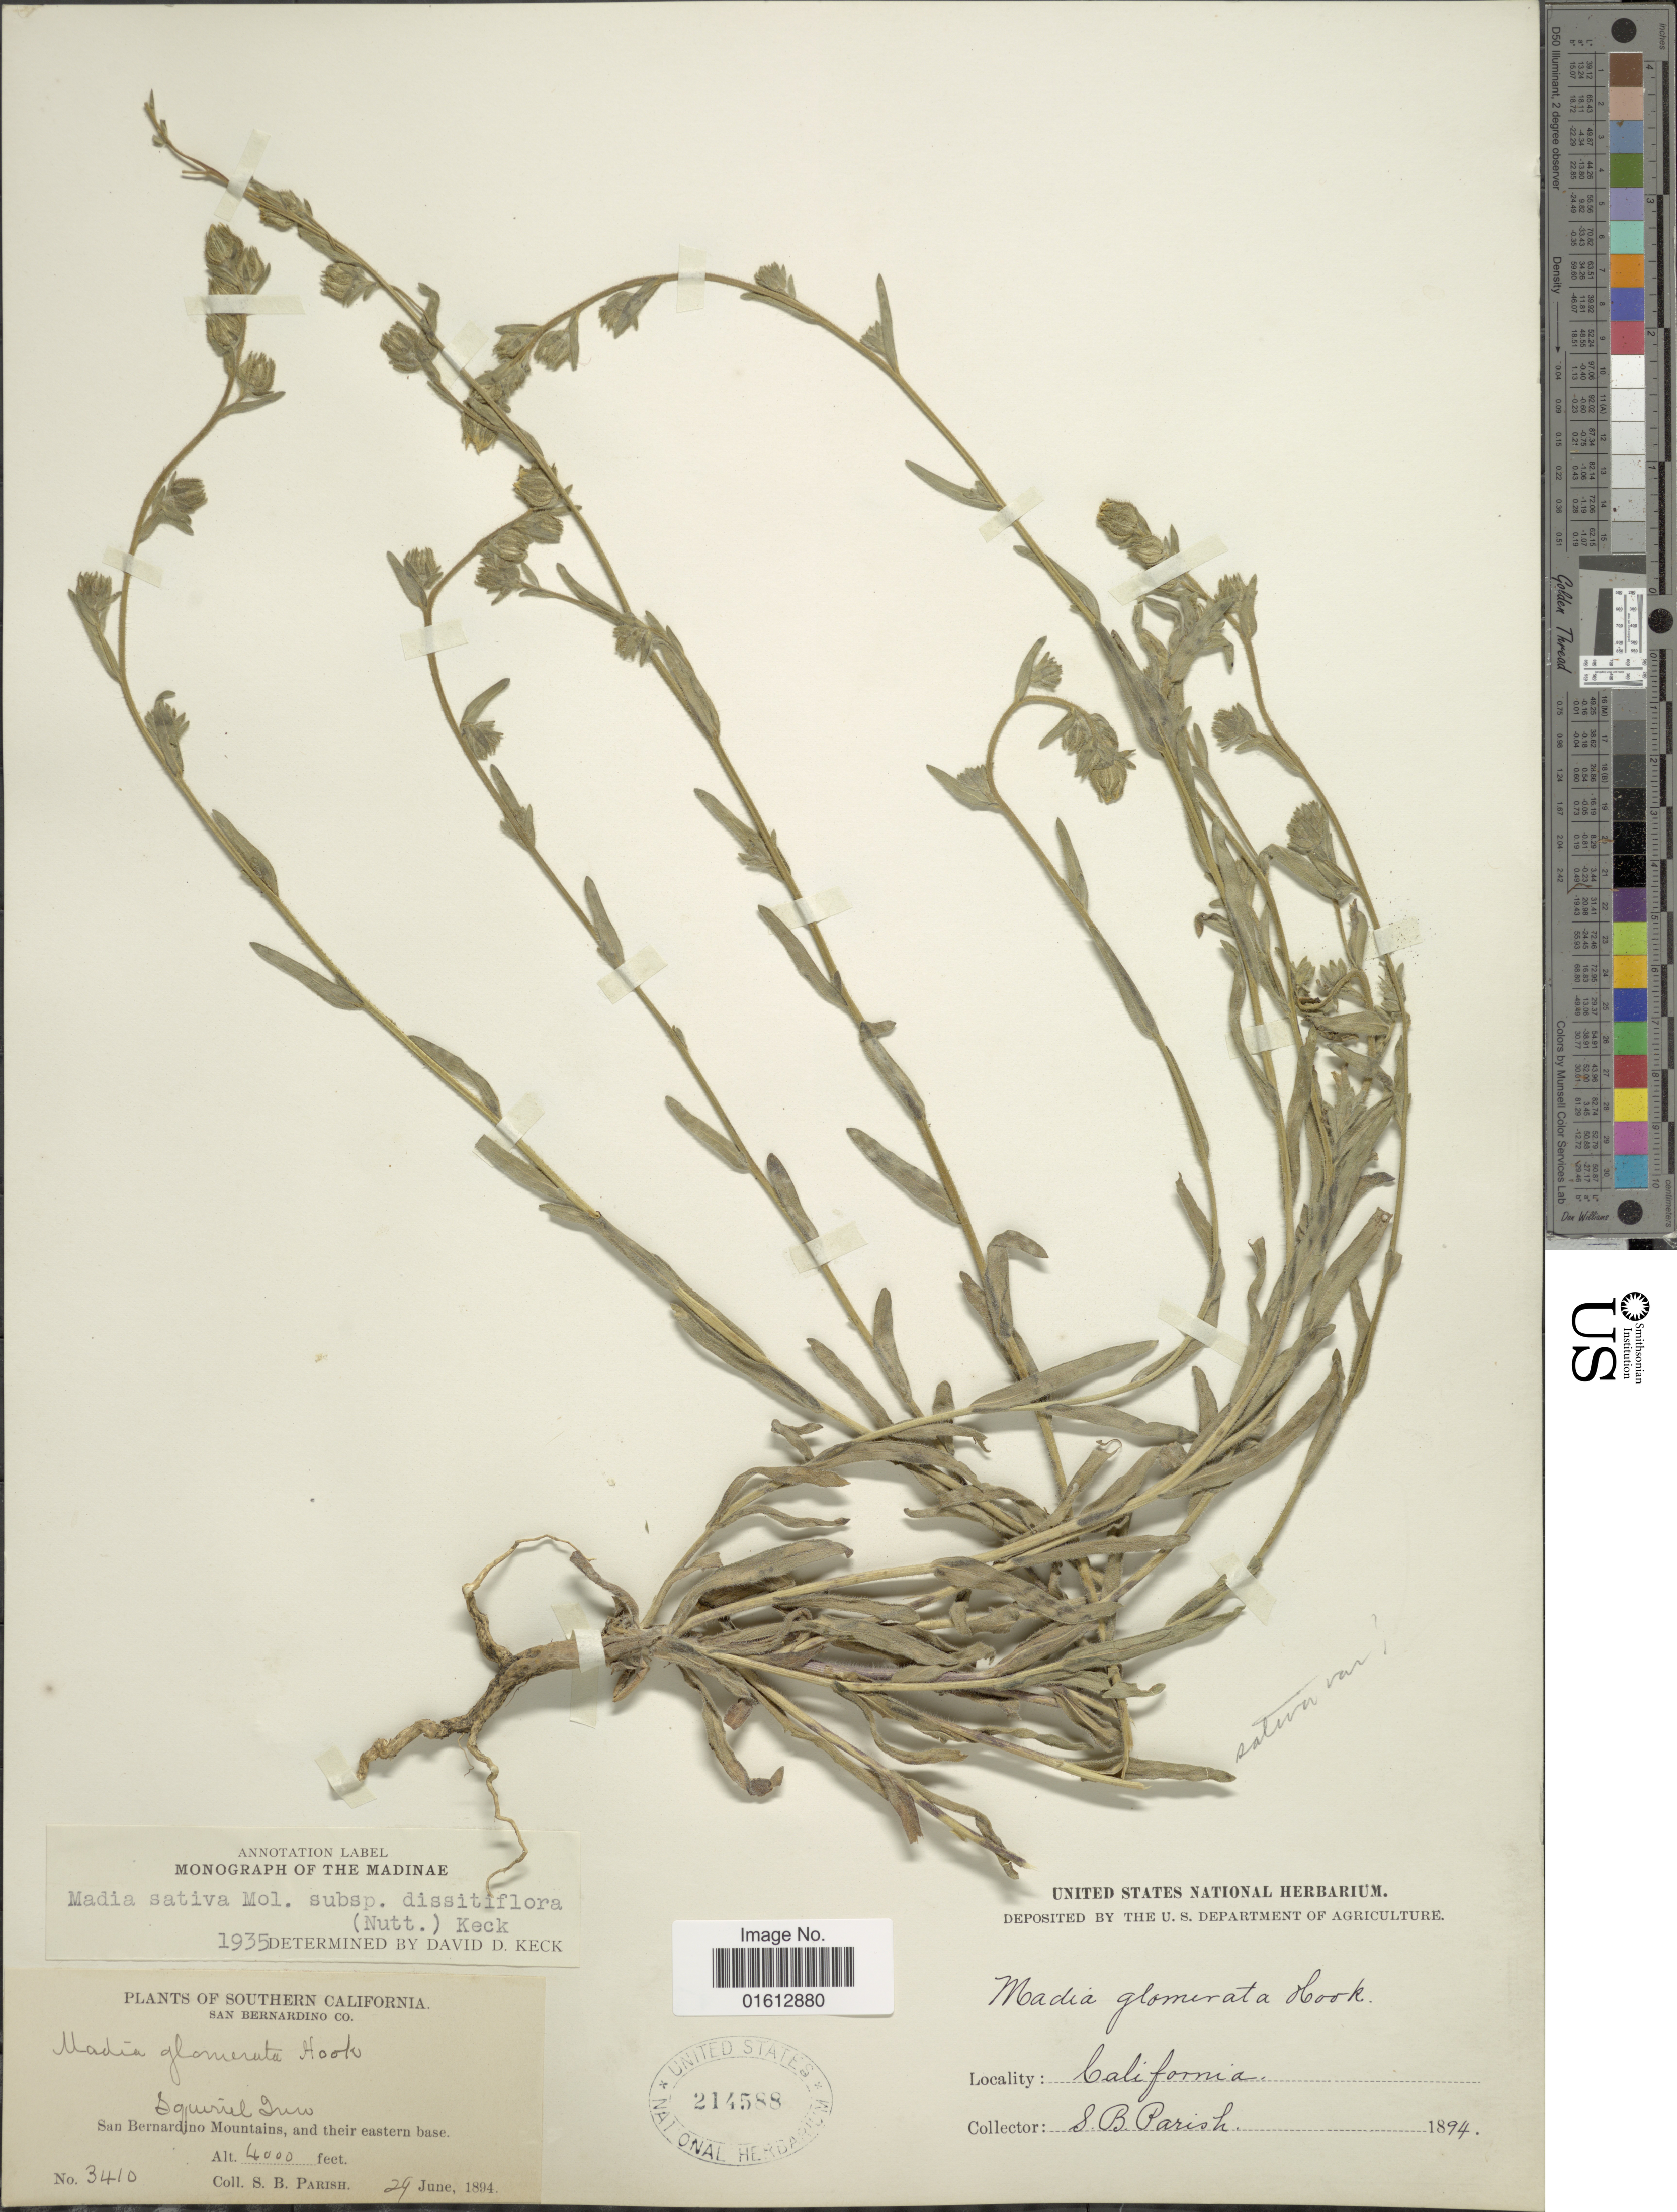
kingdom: Plantae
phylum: Tracheophyta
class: Magnoliopsida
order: Asterales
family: Asteraceae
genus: Madia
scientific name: Madia gracilis subsp. gracilis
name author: (Sm.) D.D. Keck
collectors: S. B. Parish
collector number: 3410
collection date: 1894-06-29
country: United States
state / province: California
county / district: San Bernardino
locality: Southern California, San Bernardino Mountains, and their eastern base. Squirrel Dune.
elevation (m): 1219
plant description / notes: Corrected "Squirrel Juro" to "Squirrel Dune". Removed "San Bernardino Co." from Precise Locality field and added to County field.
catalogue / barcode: US 214588